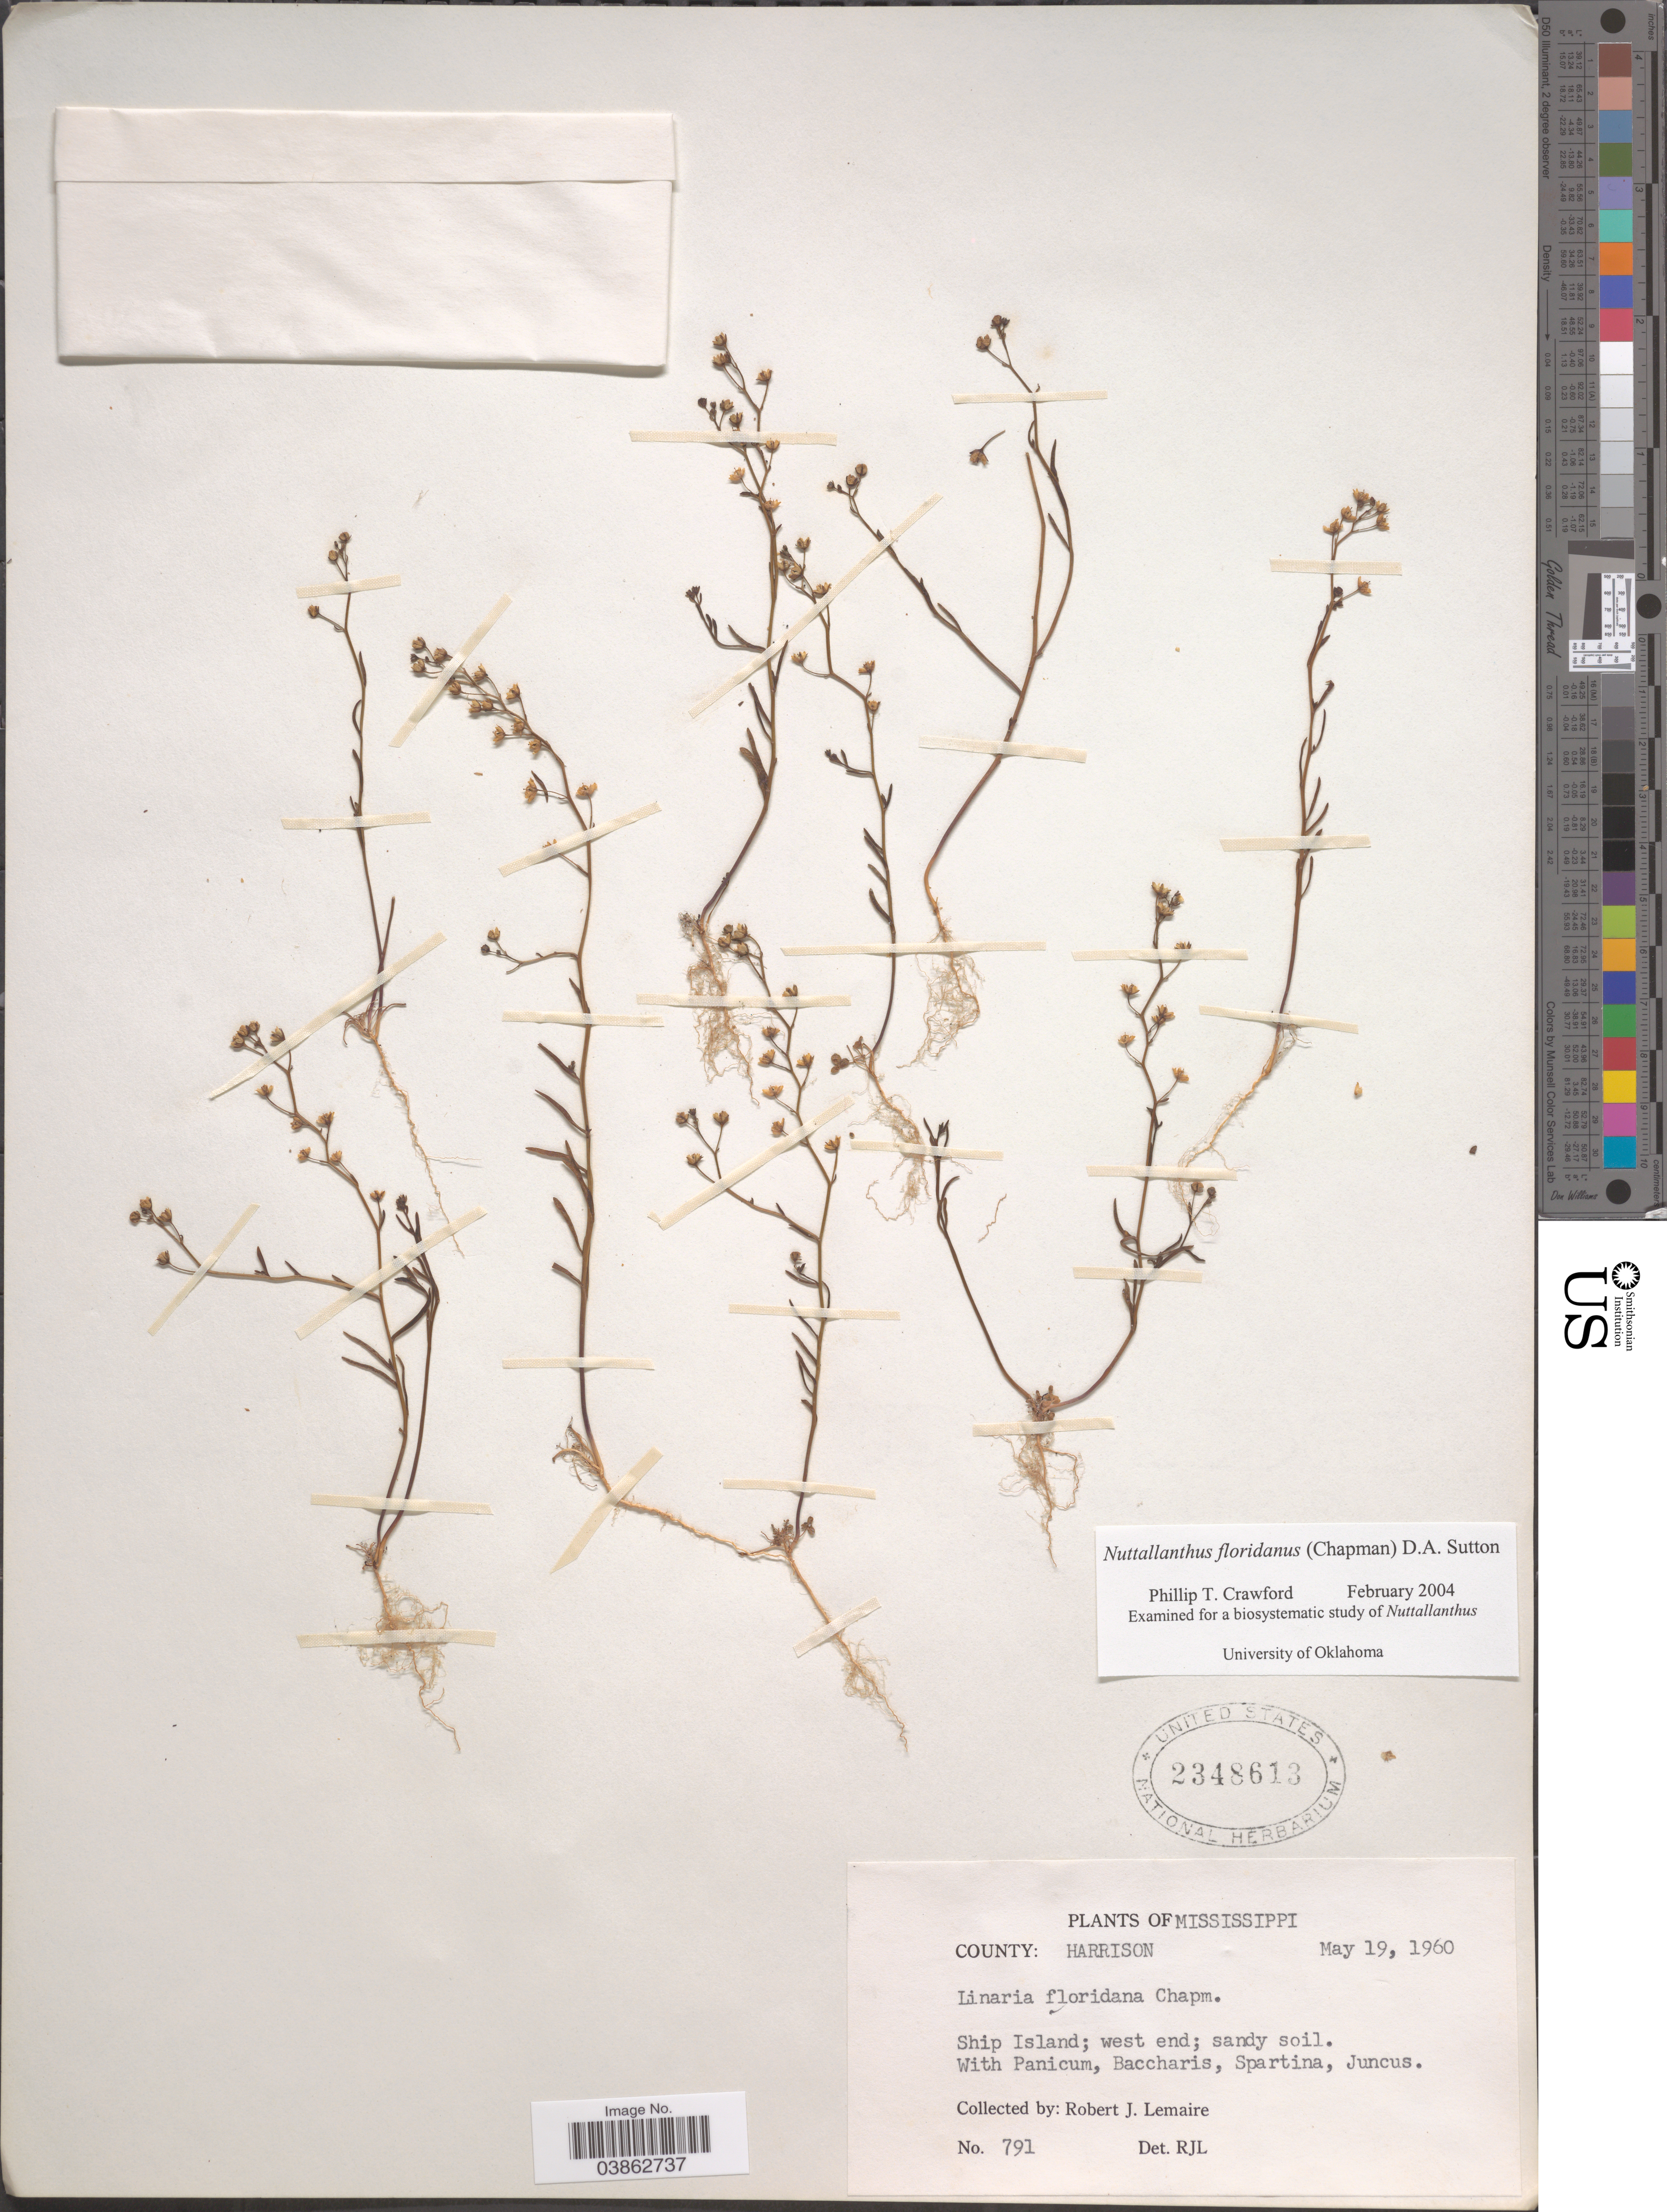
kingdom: Plantae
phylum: Tracheophyta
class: Magnoliopsida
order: Lamiales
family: Plantaginaceae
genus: Linaria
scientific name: Linaria floridana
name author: Chapm.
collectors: R. J. Lemaire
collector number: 791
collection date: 1960-05-19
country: United States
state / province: Mississippi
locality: County: Harrison. Ship Island.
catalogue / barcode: US 2348613